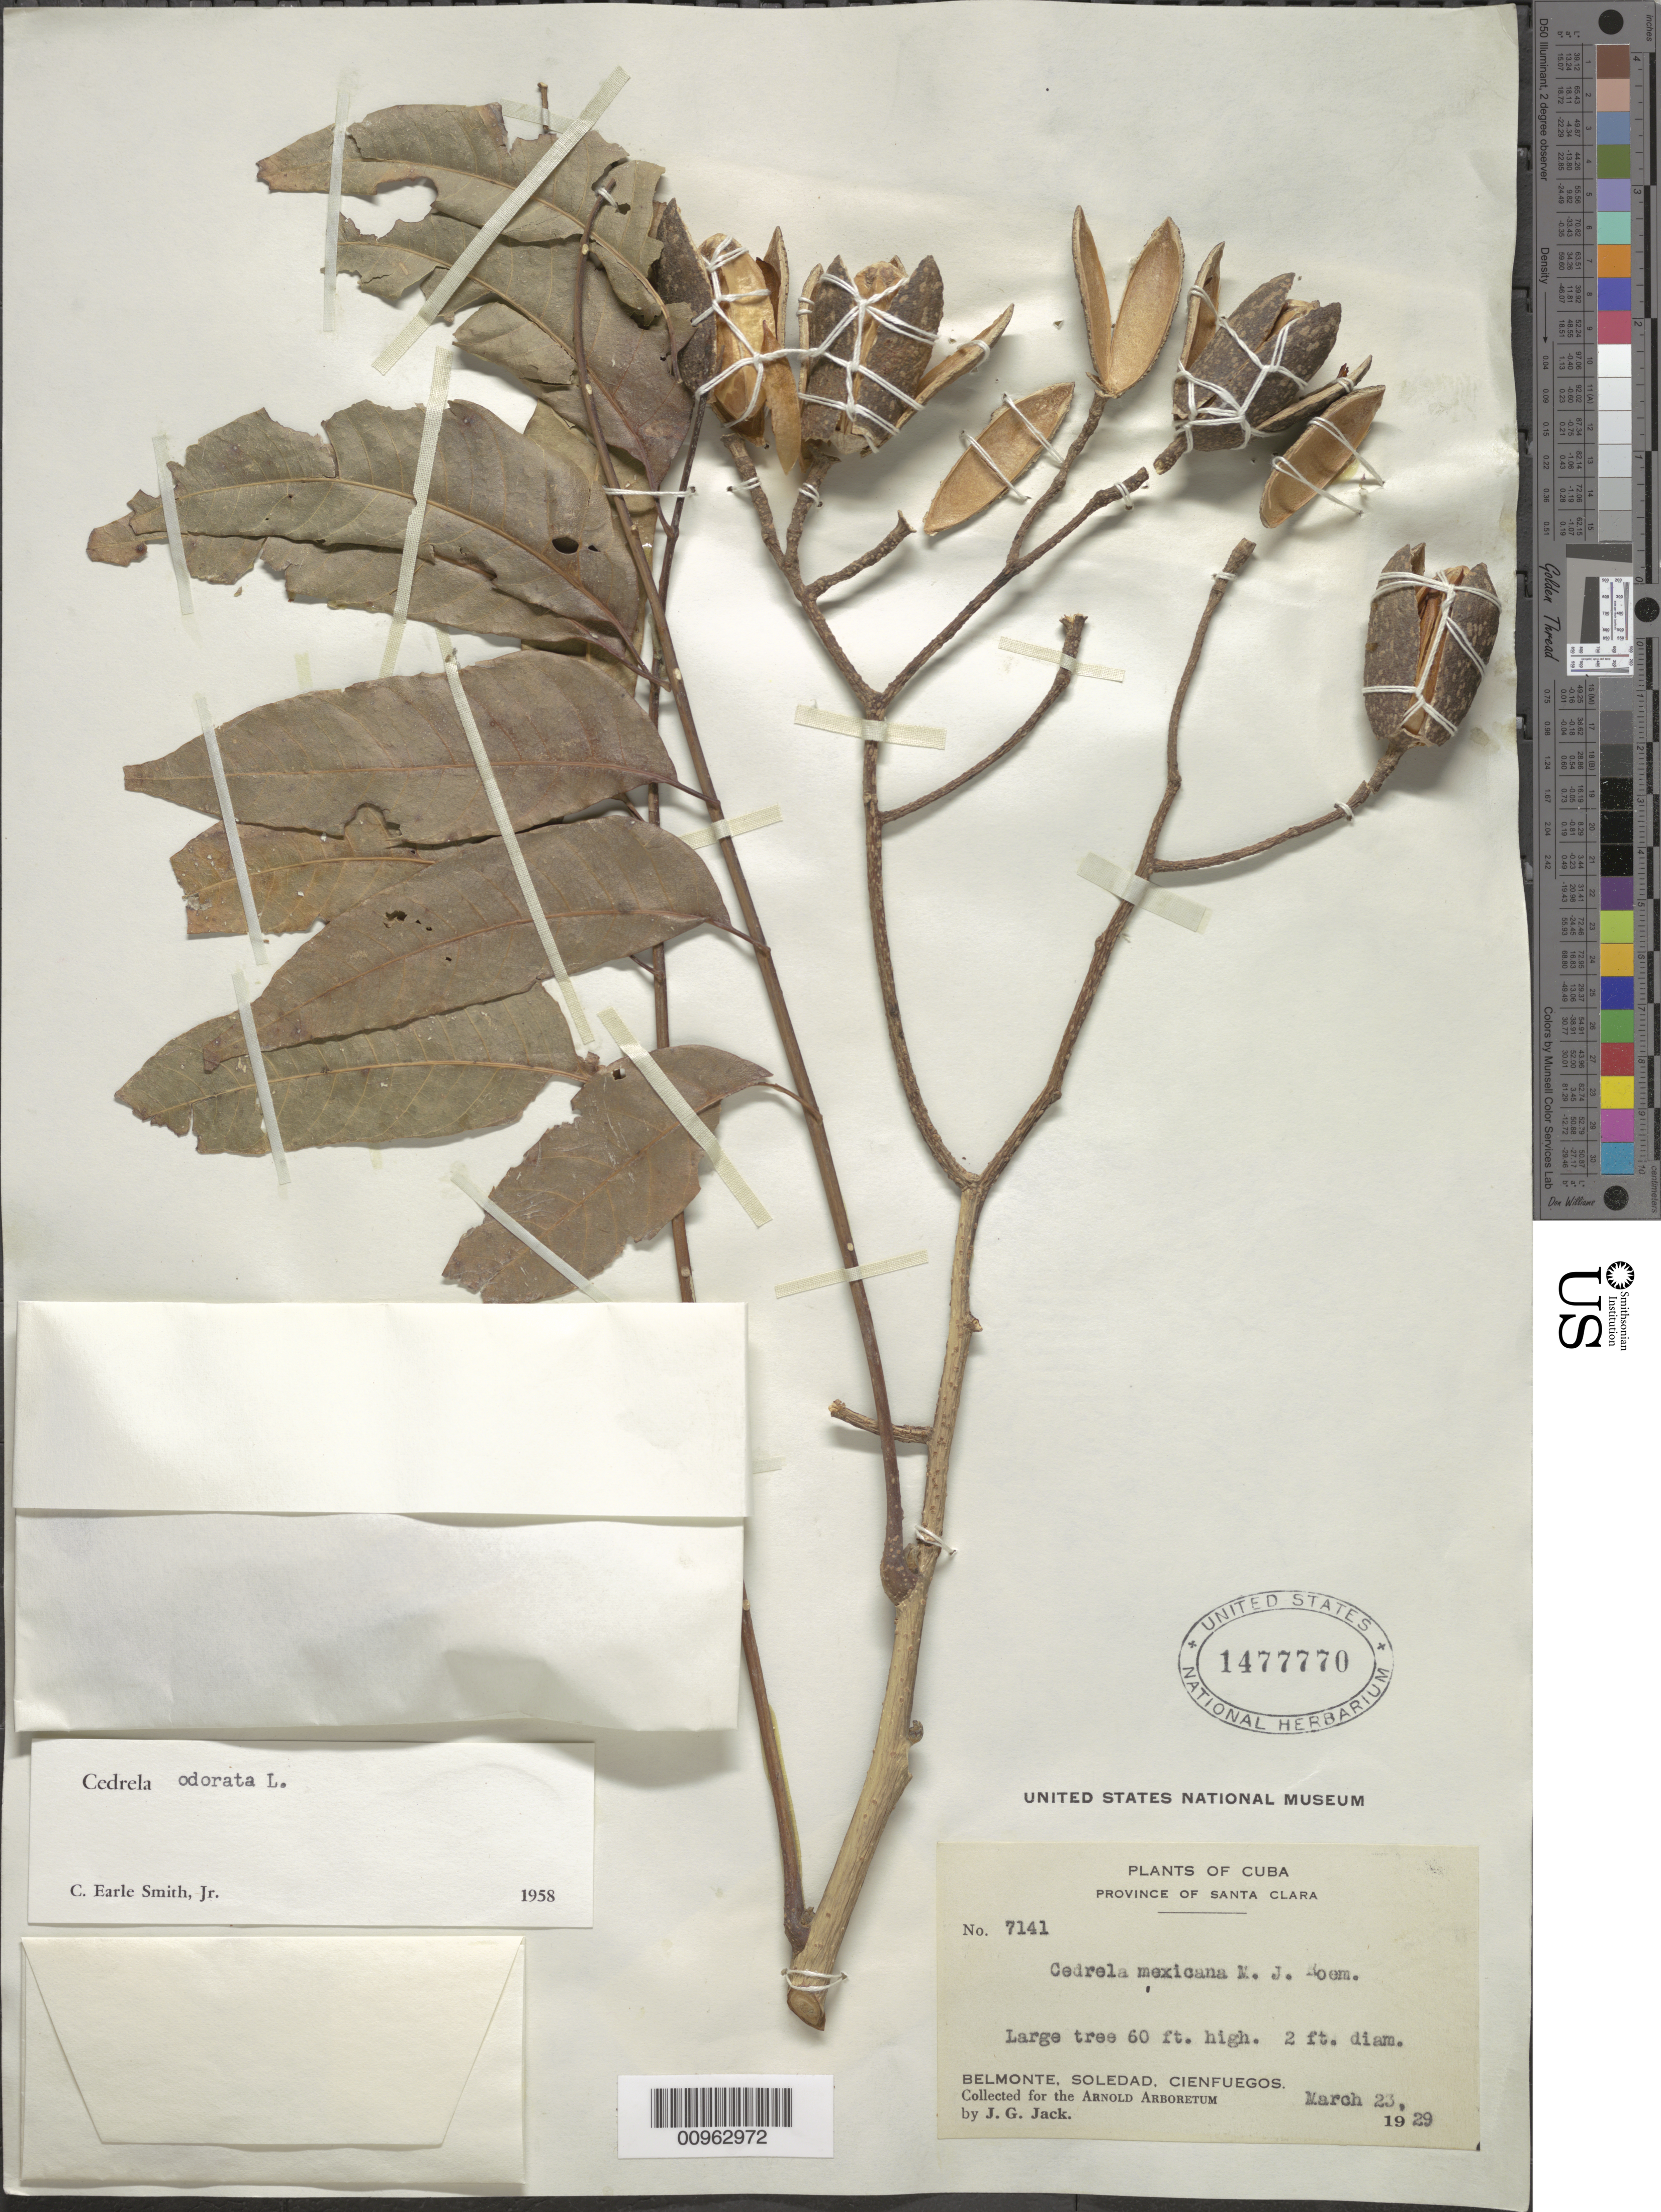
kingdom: Plantae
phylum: Tracheophyta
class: Magnoliopsida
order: Sapindales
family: Meliaceae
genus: Cedrela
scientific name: Cedrela odorata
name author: L.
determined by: Smith, C. E., Jr.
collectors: J. G. Jack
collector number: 7141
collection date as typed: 23 Mar 1929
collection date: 1929-03-23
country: Cuba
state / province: Cienfuegos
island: Cuba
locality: Belmonte, Soledad, Cienfuegos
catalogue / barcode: US 1477770